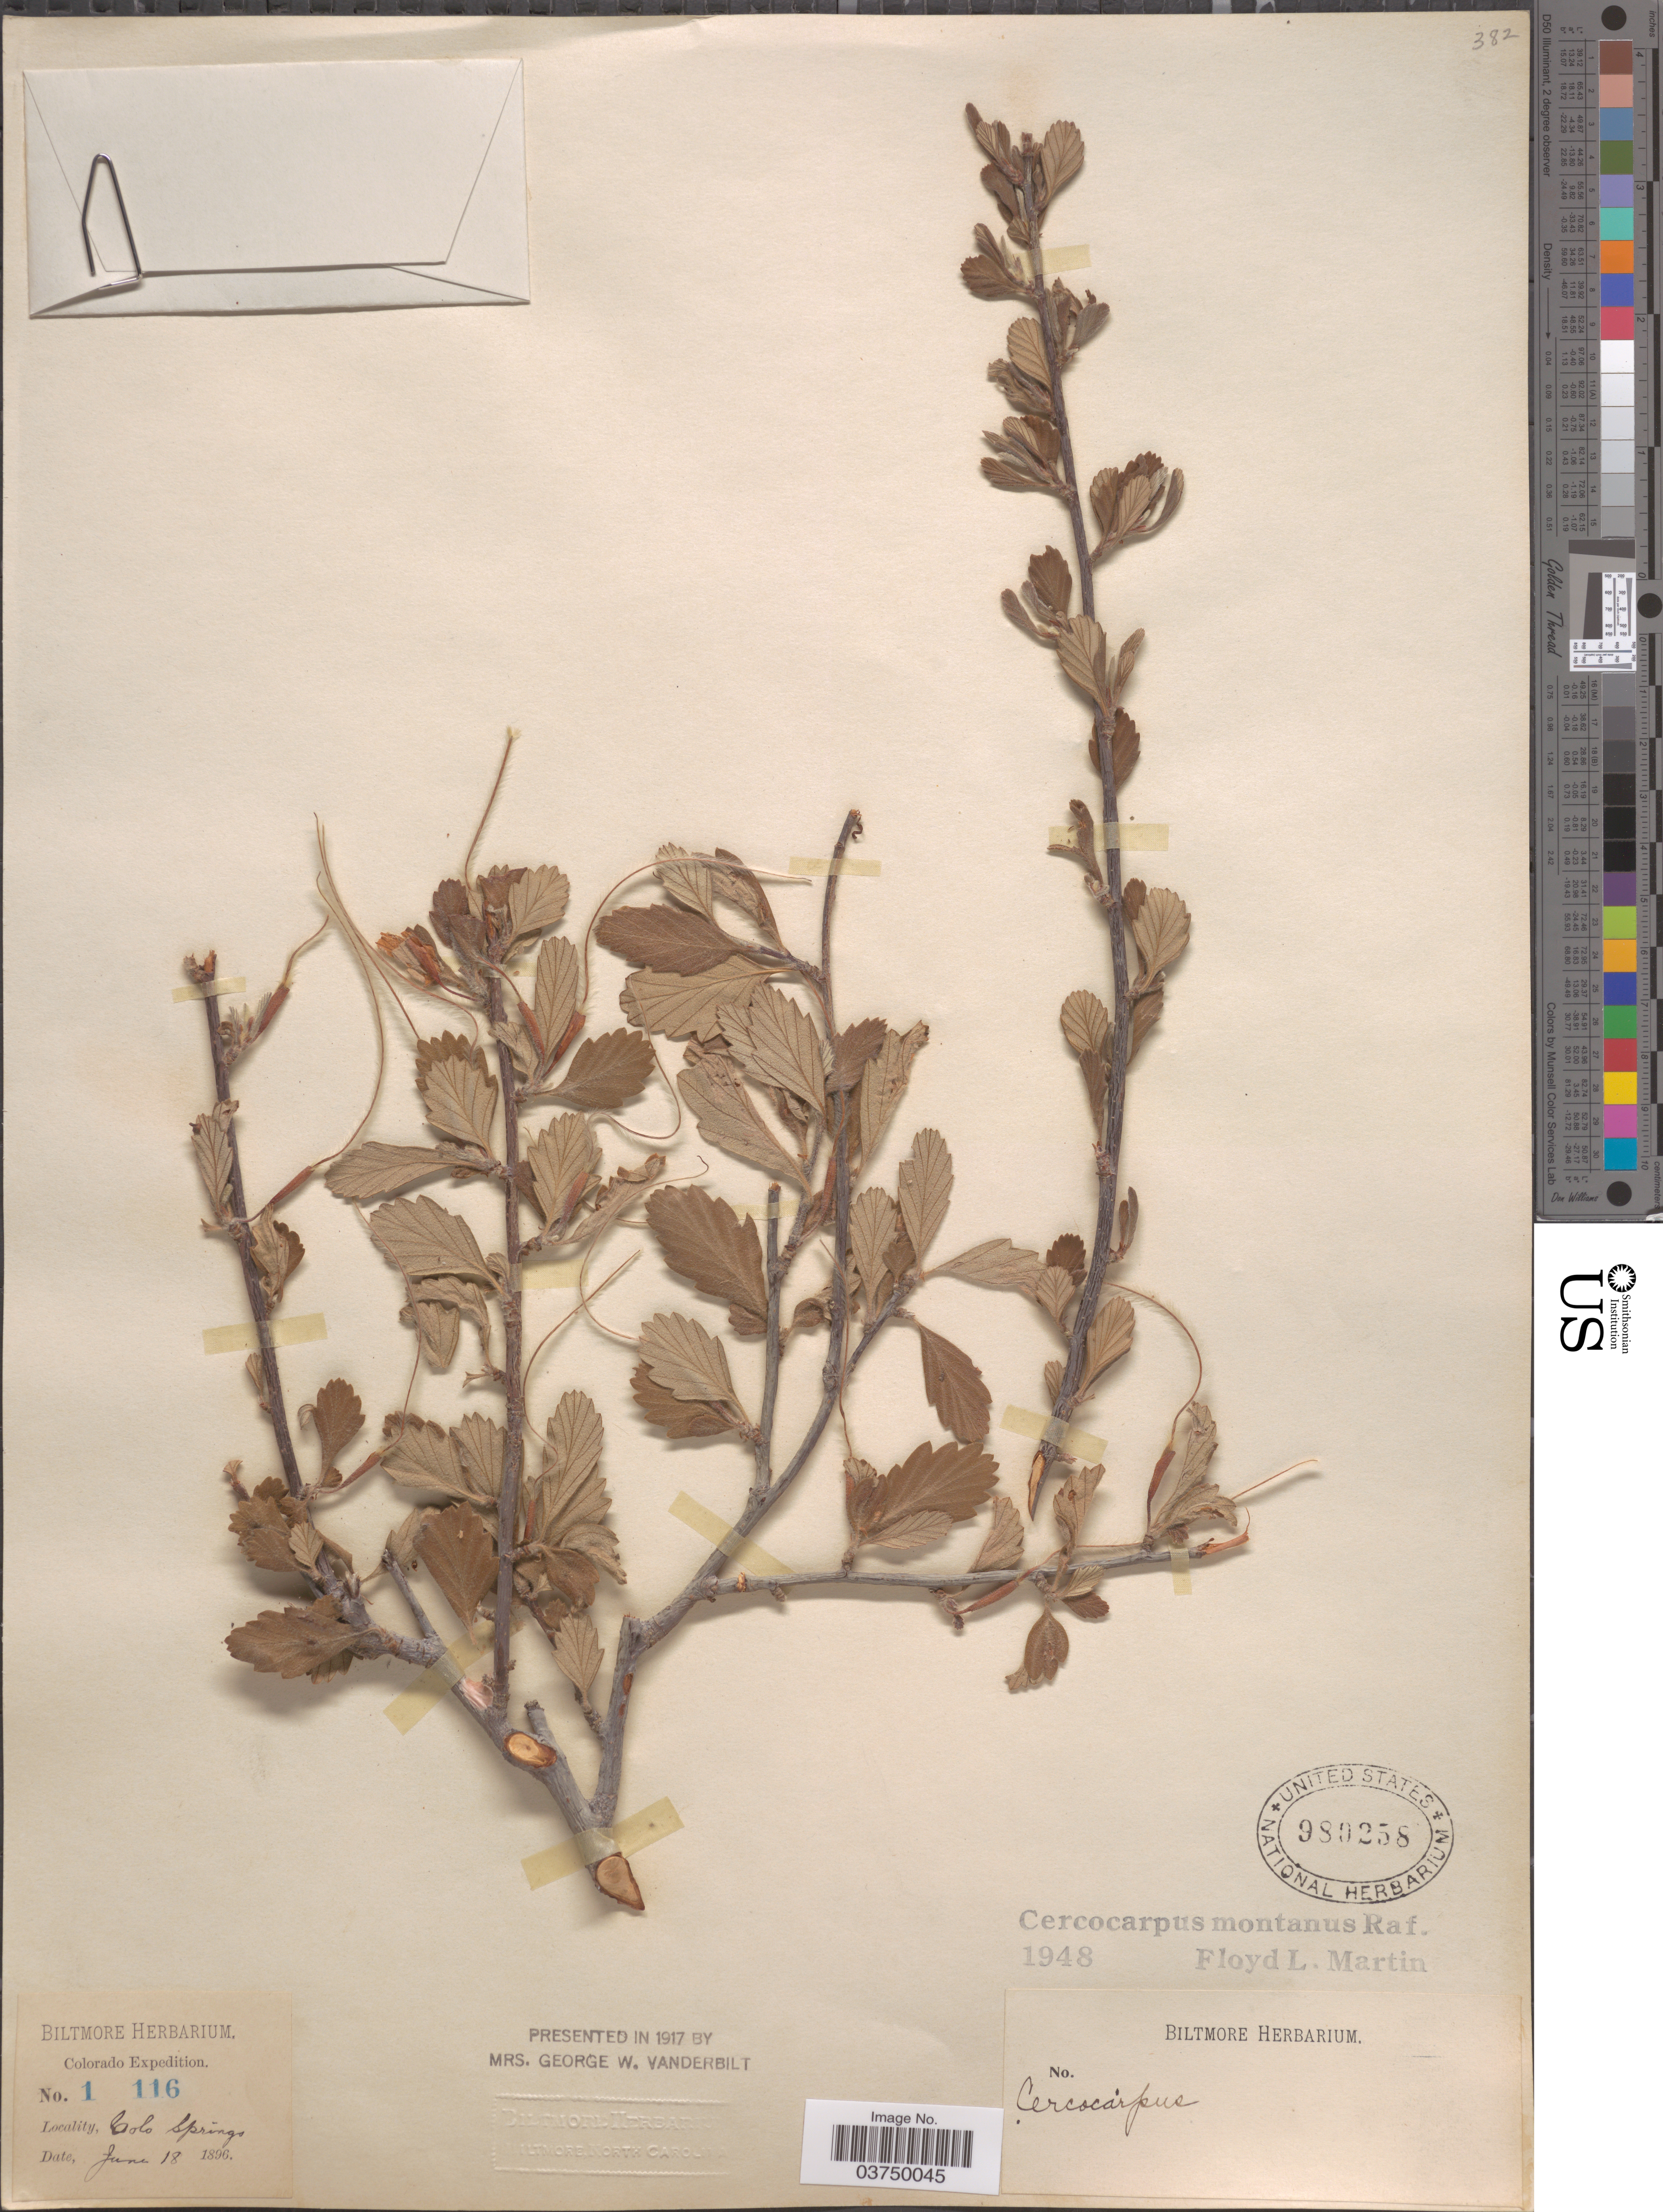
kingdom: Plantae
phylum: Tracheophyta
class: Magnoliopsida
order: Rosales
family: Rosaceae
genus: Cercocarpus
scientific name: Cercocarpus montanus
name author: Raf.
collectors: ex herb. Biltmore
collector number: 1116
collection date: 1896-06-18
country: United States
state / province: Colorado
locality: Colo Springs.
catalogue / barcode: US 980258